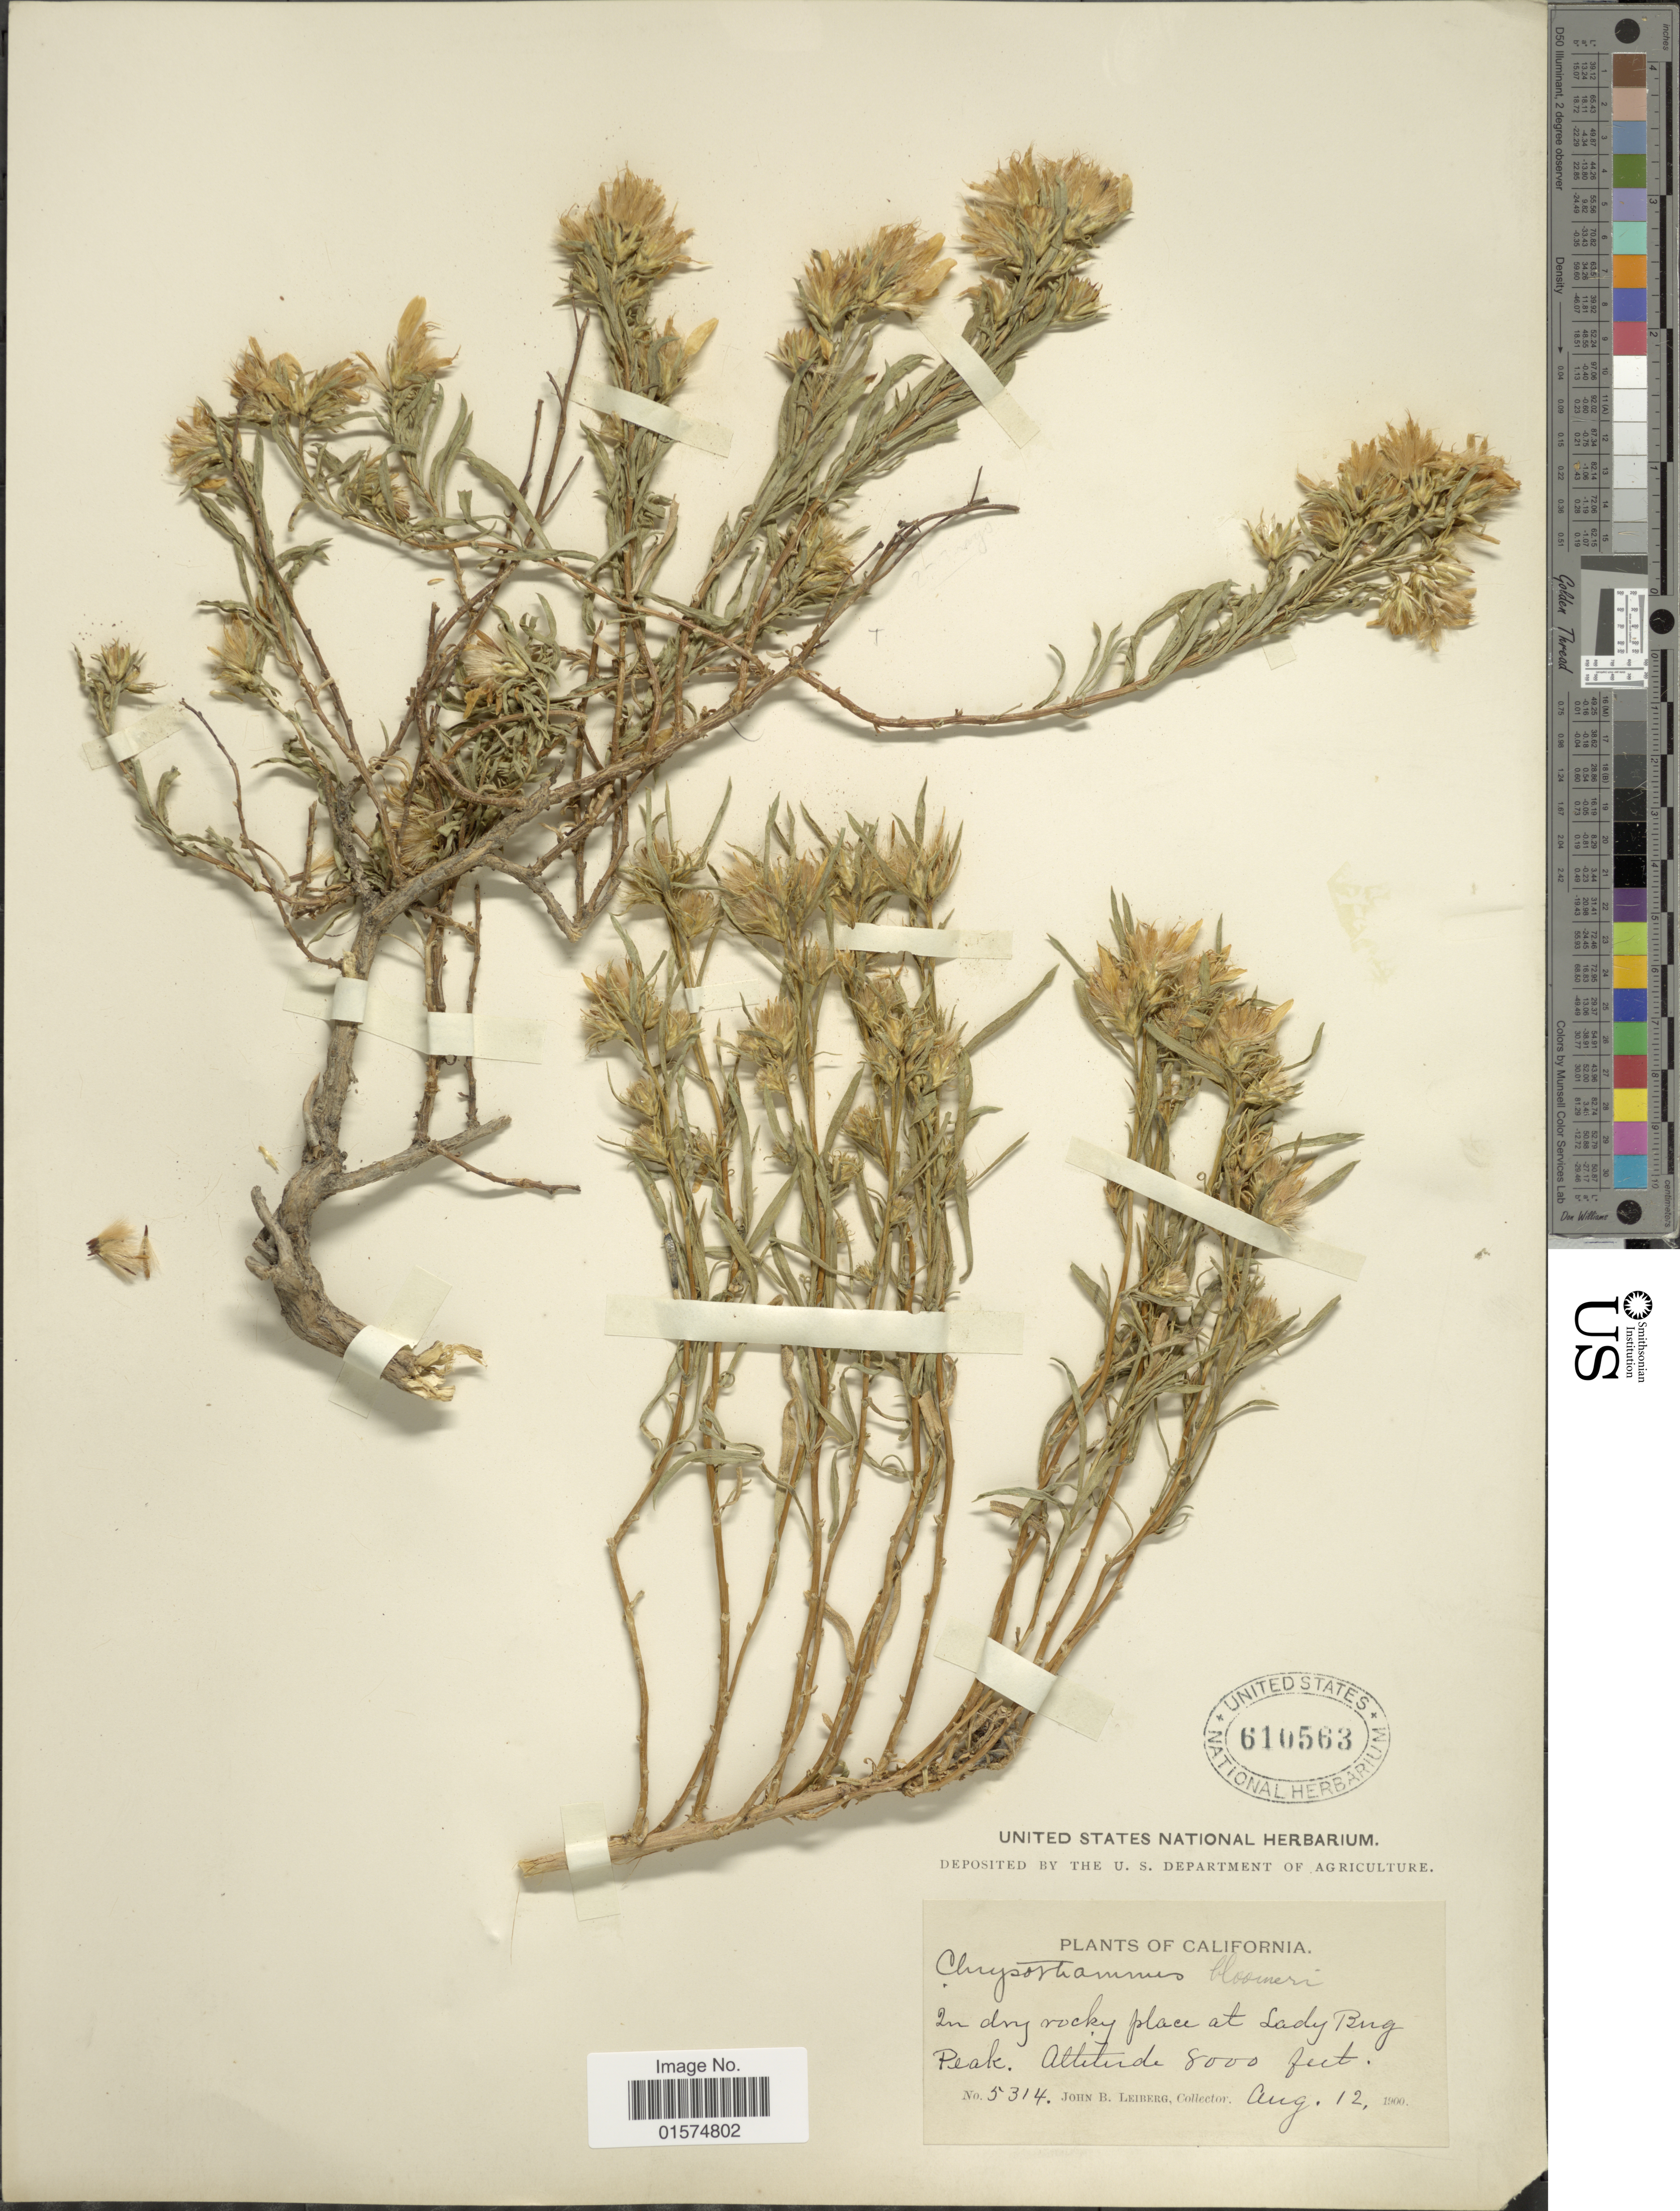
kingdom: Plantae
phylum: Tracheophyta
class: Magnoliopsida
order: Asterales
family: Asteraceae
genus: Ericameria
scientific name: Ericameria bloomeri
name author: (A. Gray) J.F. Macbr.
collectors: J. B. Leiberg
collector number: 5314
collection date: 1900-08-12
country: United States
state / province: California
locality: Lady Bug Peak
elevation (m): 2438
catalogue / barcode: US 610563